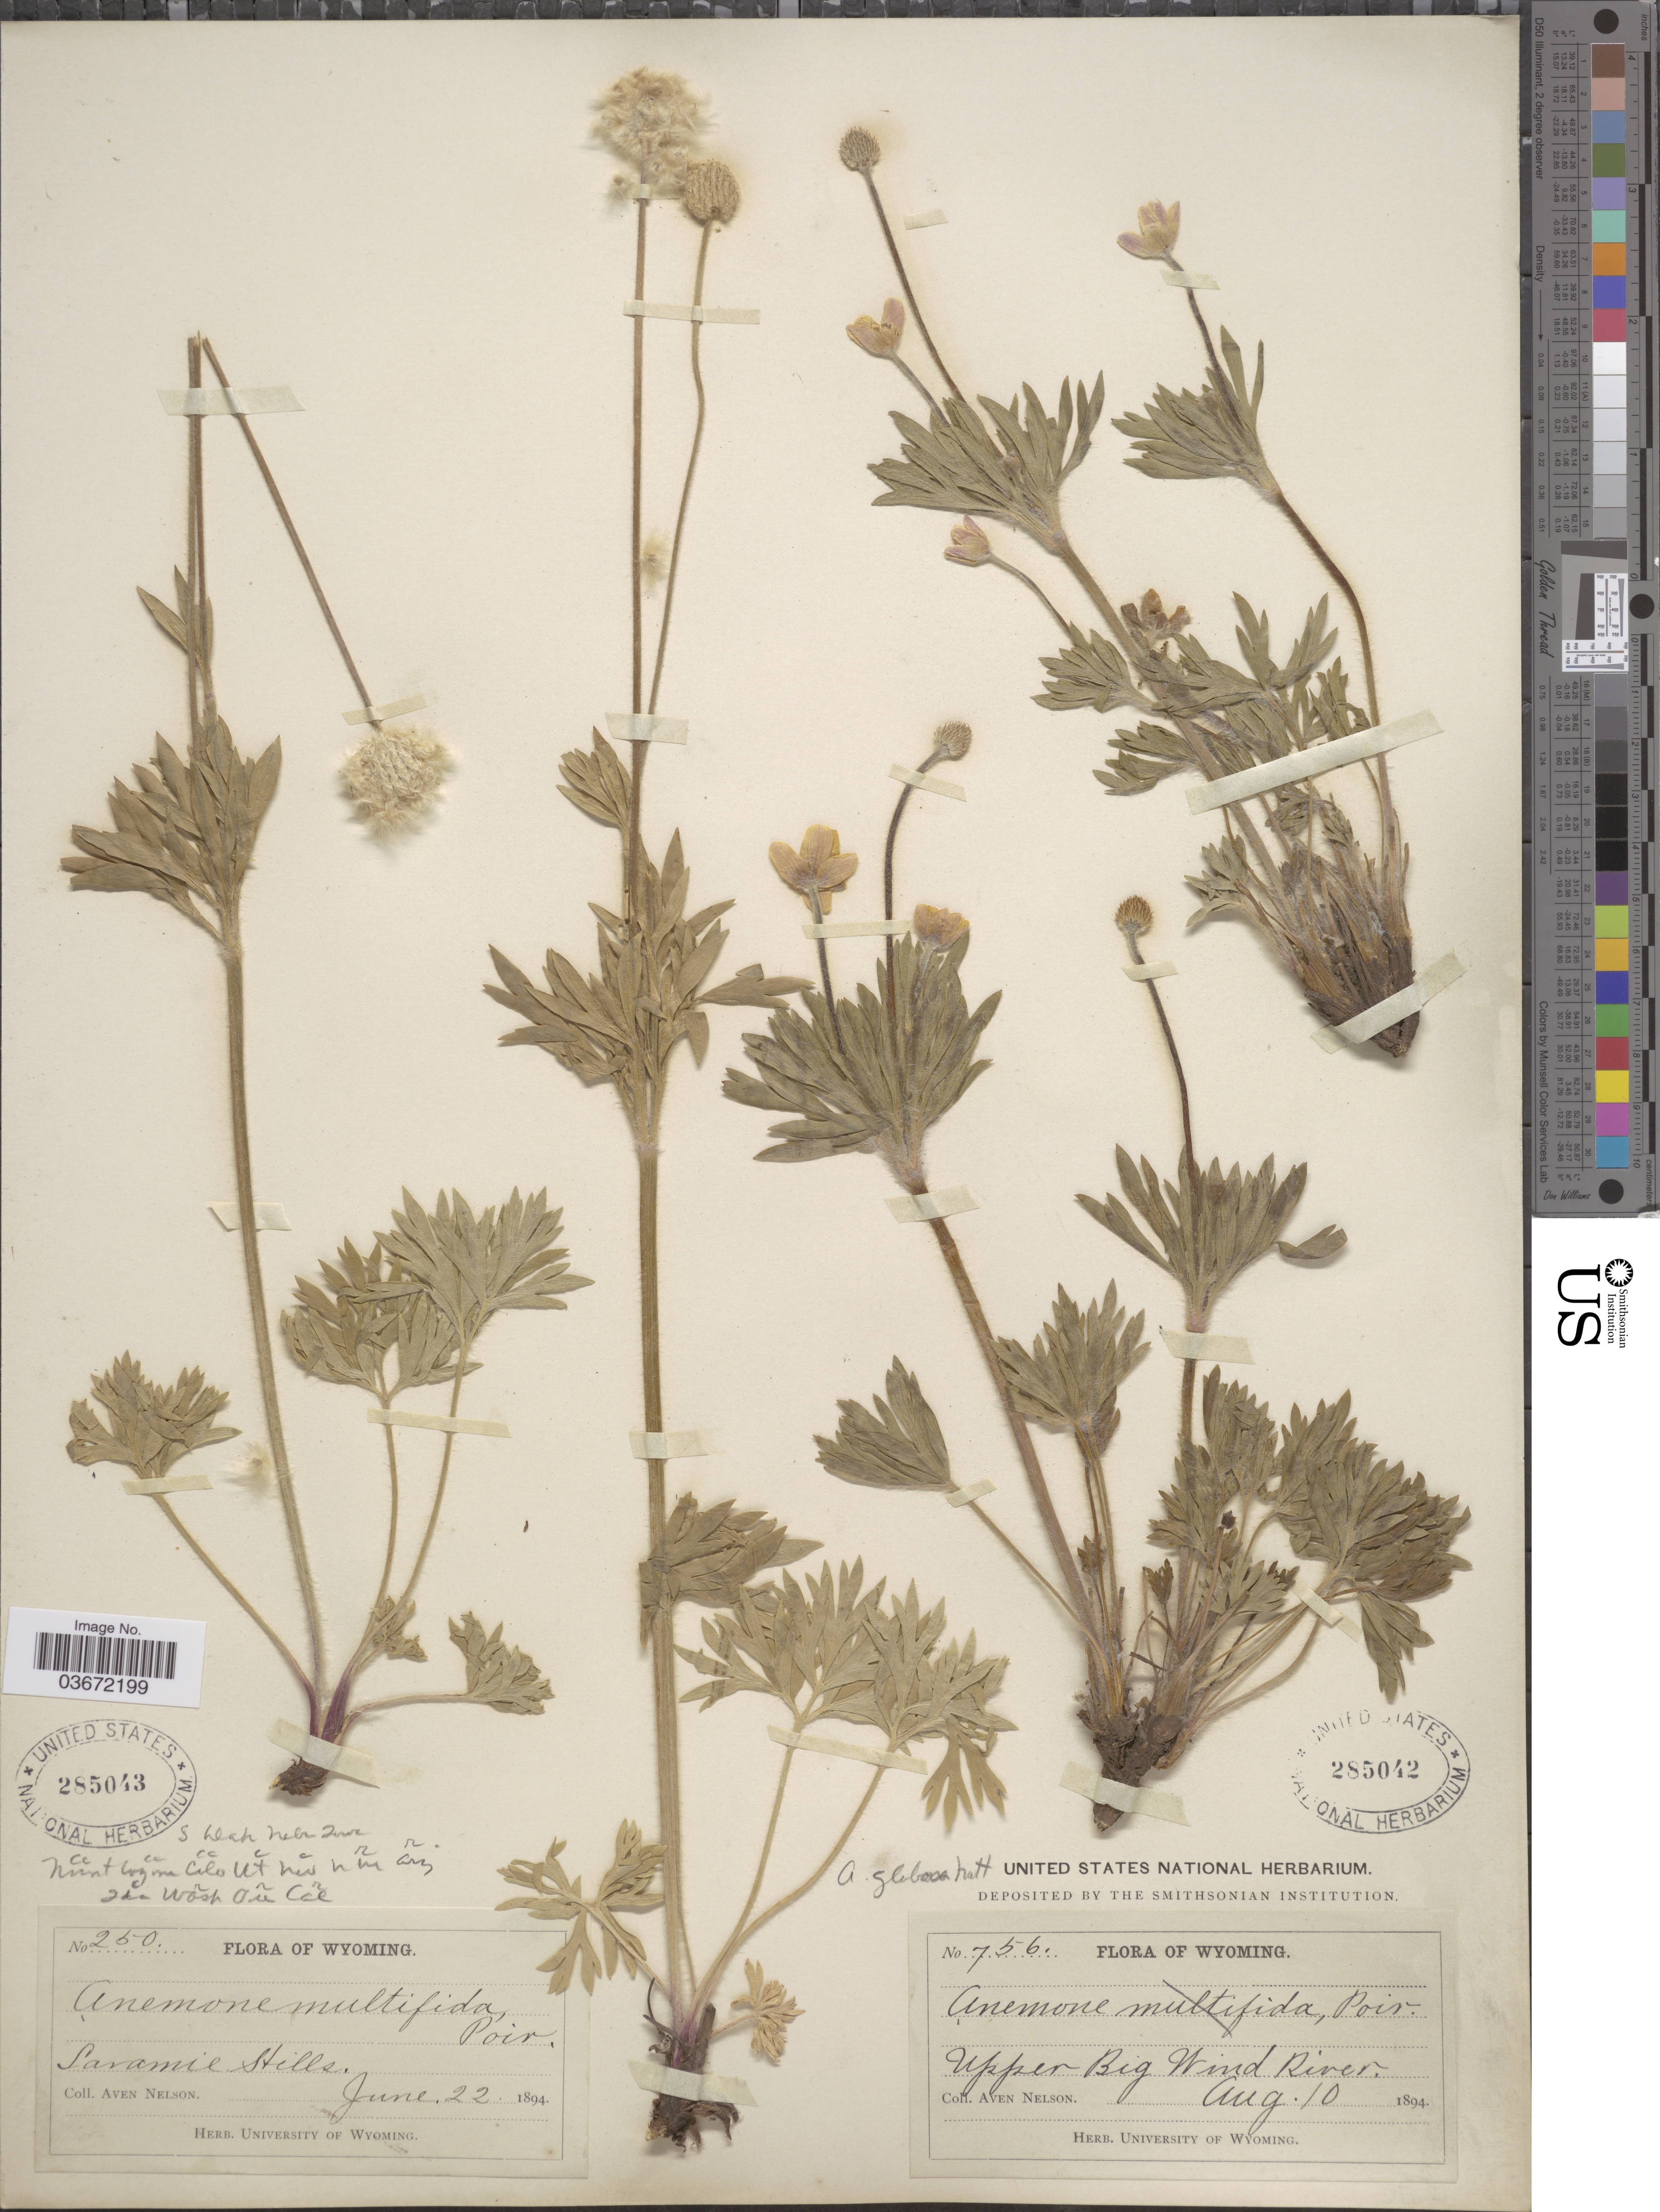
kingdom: Plantae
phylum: Tracheophyta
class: Magnoliopsida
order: Ranunculales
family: Ranunculaceae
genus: Anemone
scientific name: Anemone globosa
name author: (Torr. & A. Gray) Nutt. ex A. Heller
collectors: A. Nelson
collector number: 250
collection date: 1894-06-22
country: United States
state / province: Wyoming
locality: Laramie Hills.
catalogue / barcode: US 285043-2